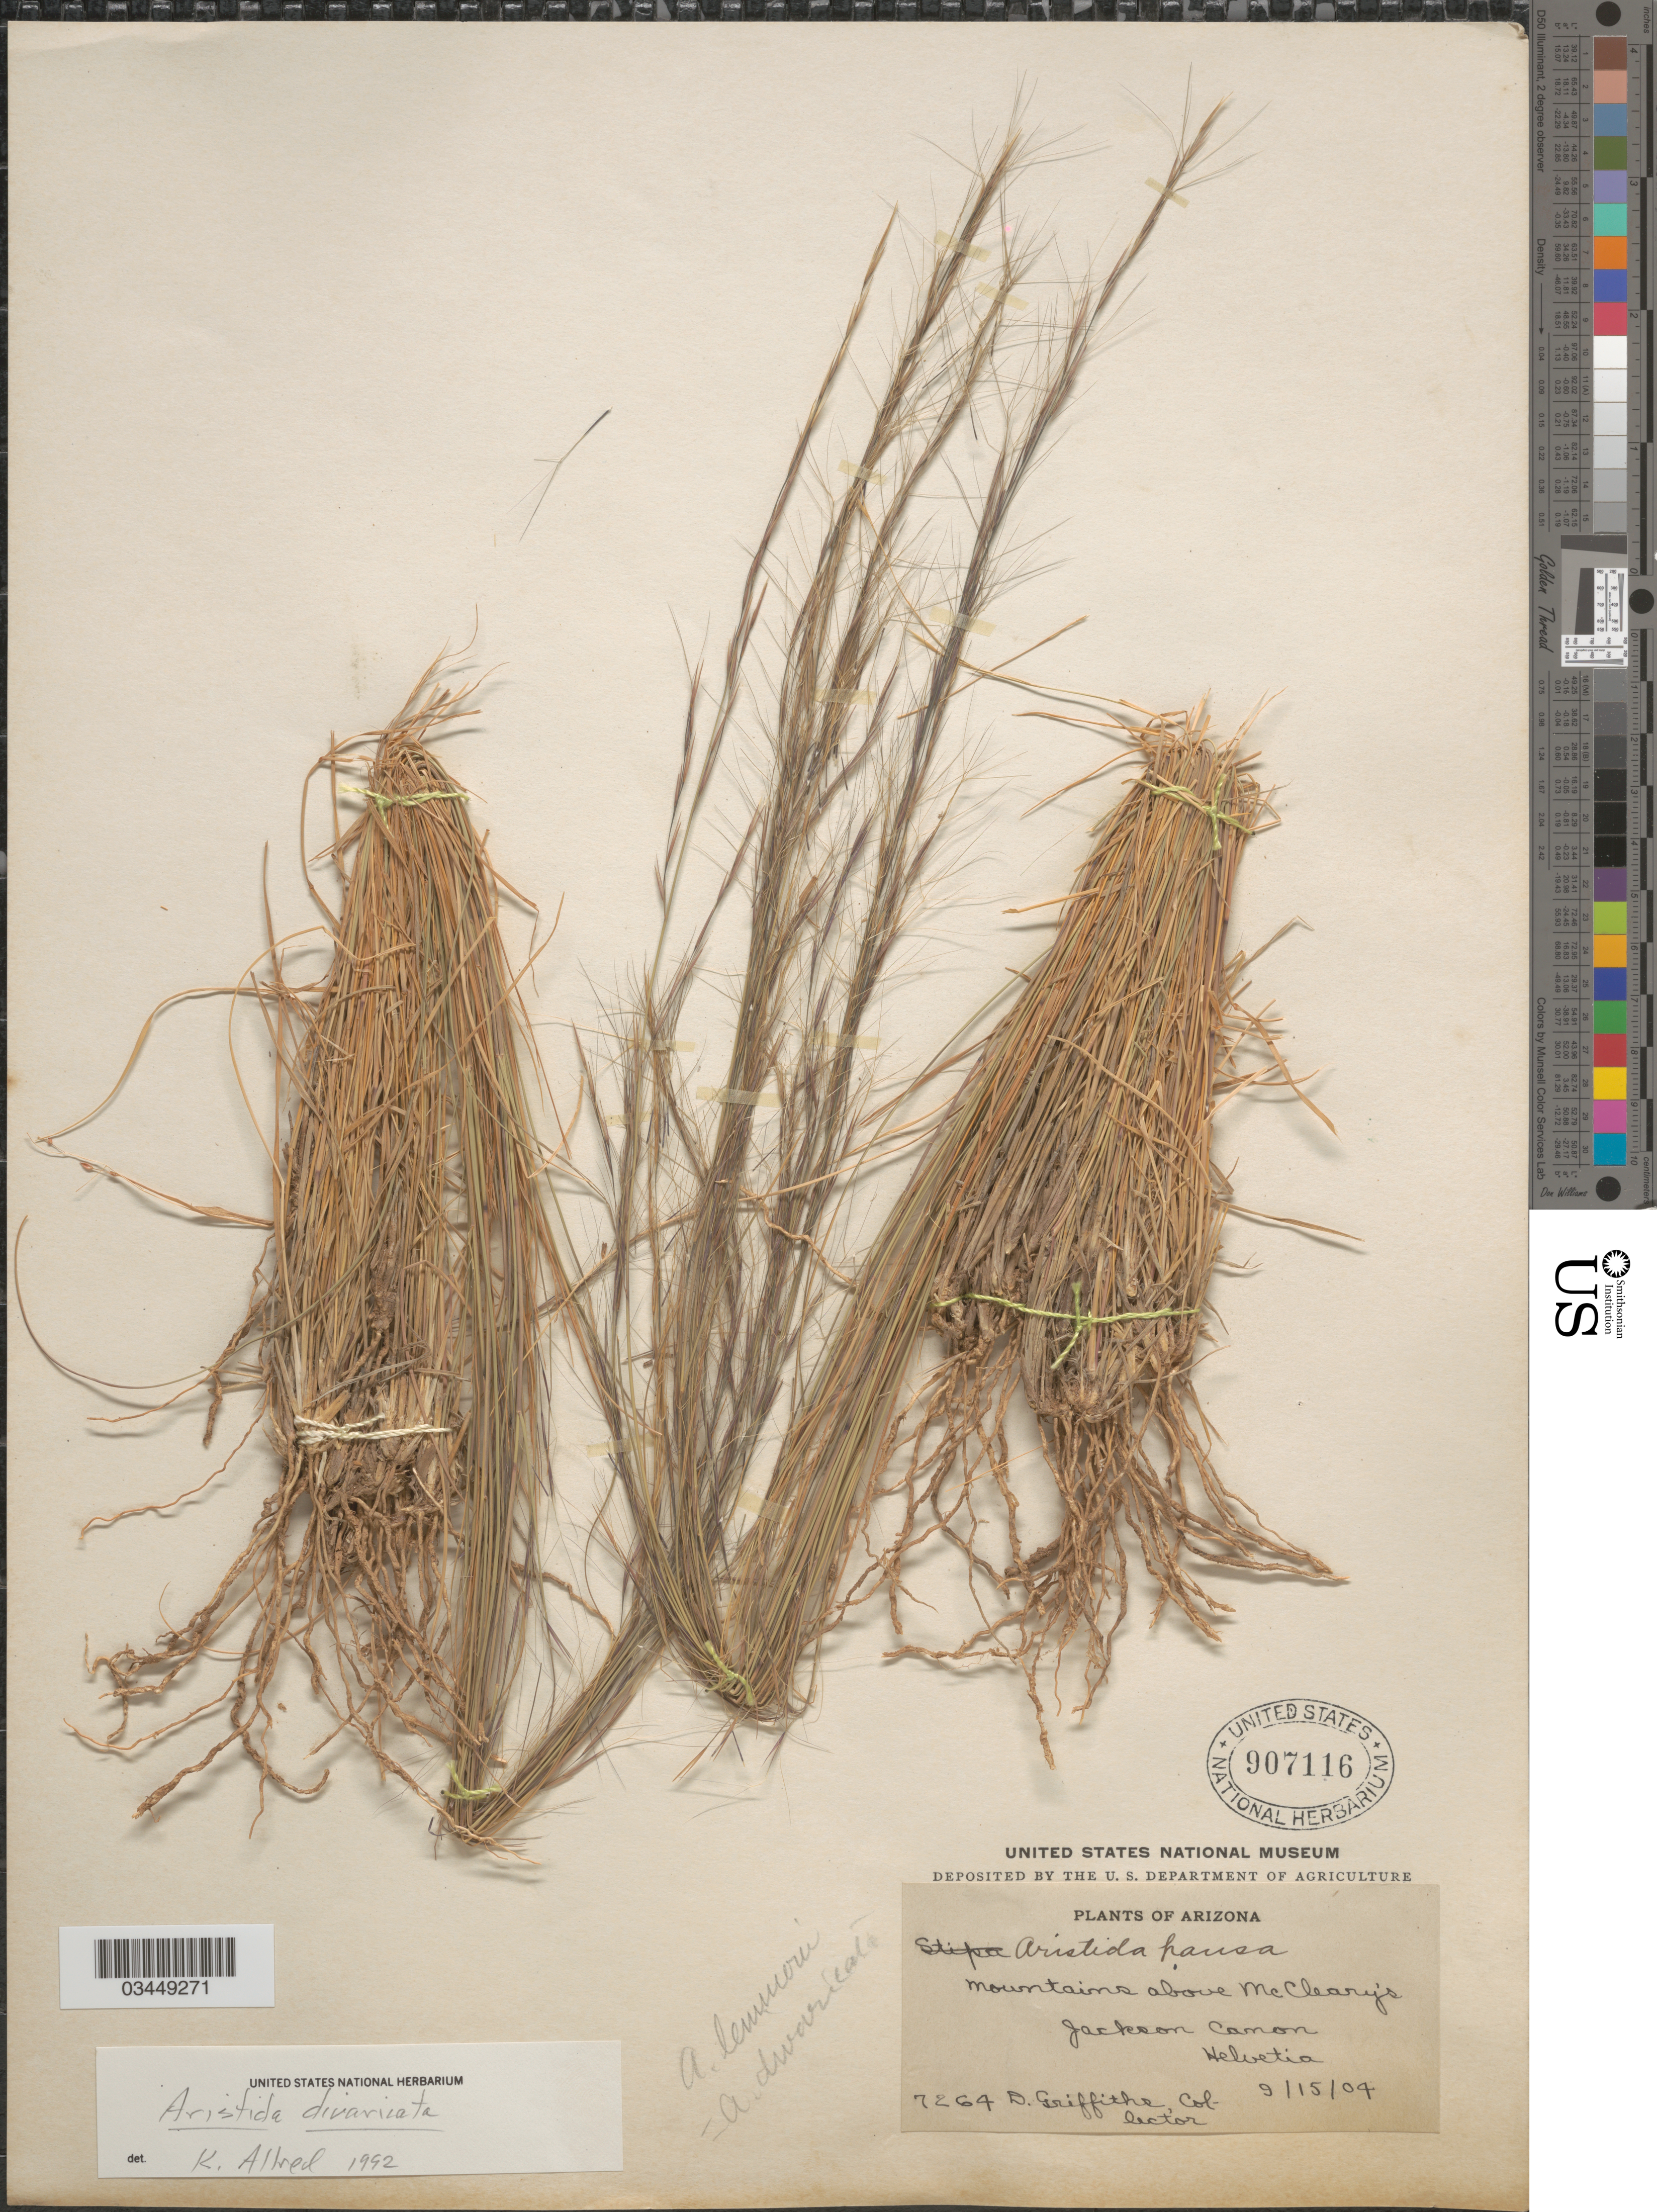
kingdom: Plantae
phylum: Tracheophyta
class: Liliopsida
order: Poales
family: Poaceae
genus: Aristida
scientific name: Aristida divaricata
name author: Humb. & Bonpl. ex Willd.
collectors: D. Griffiths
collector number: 7264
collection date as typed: Transcribed d/m/y: 15/9/4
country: United States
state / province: Arizona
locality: Mountains above McCleary's. Jackson Canon. Helvetia.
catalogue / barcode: US 907116